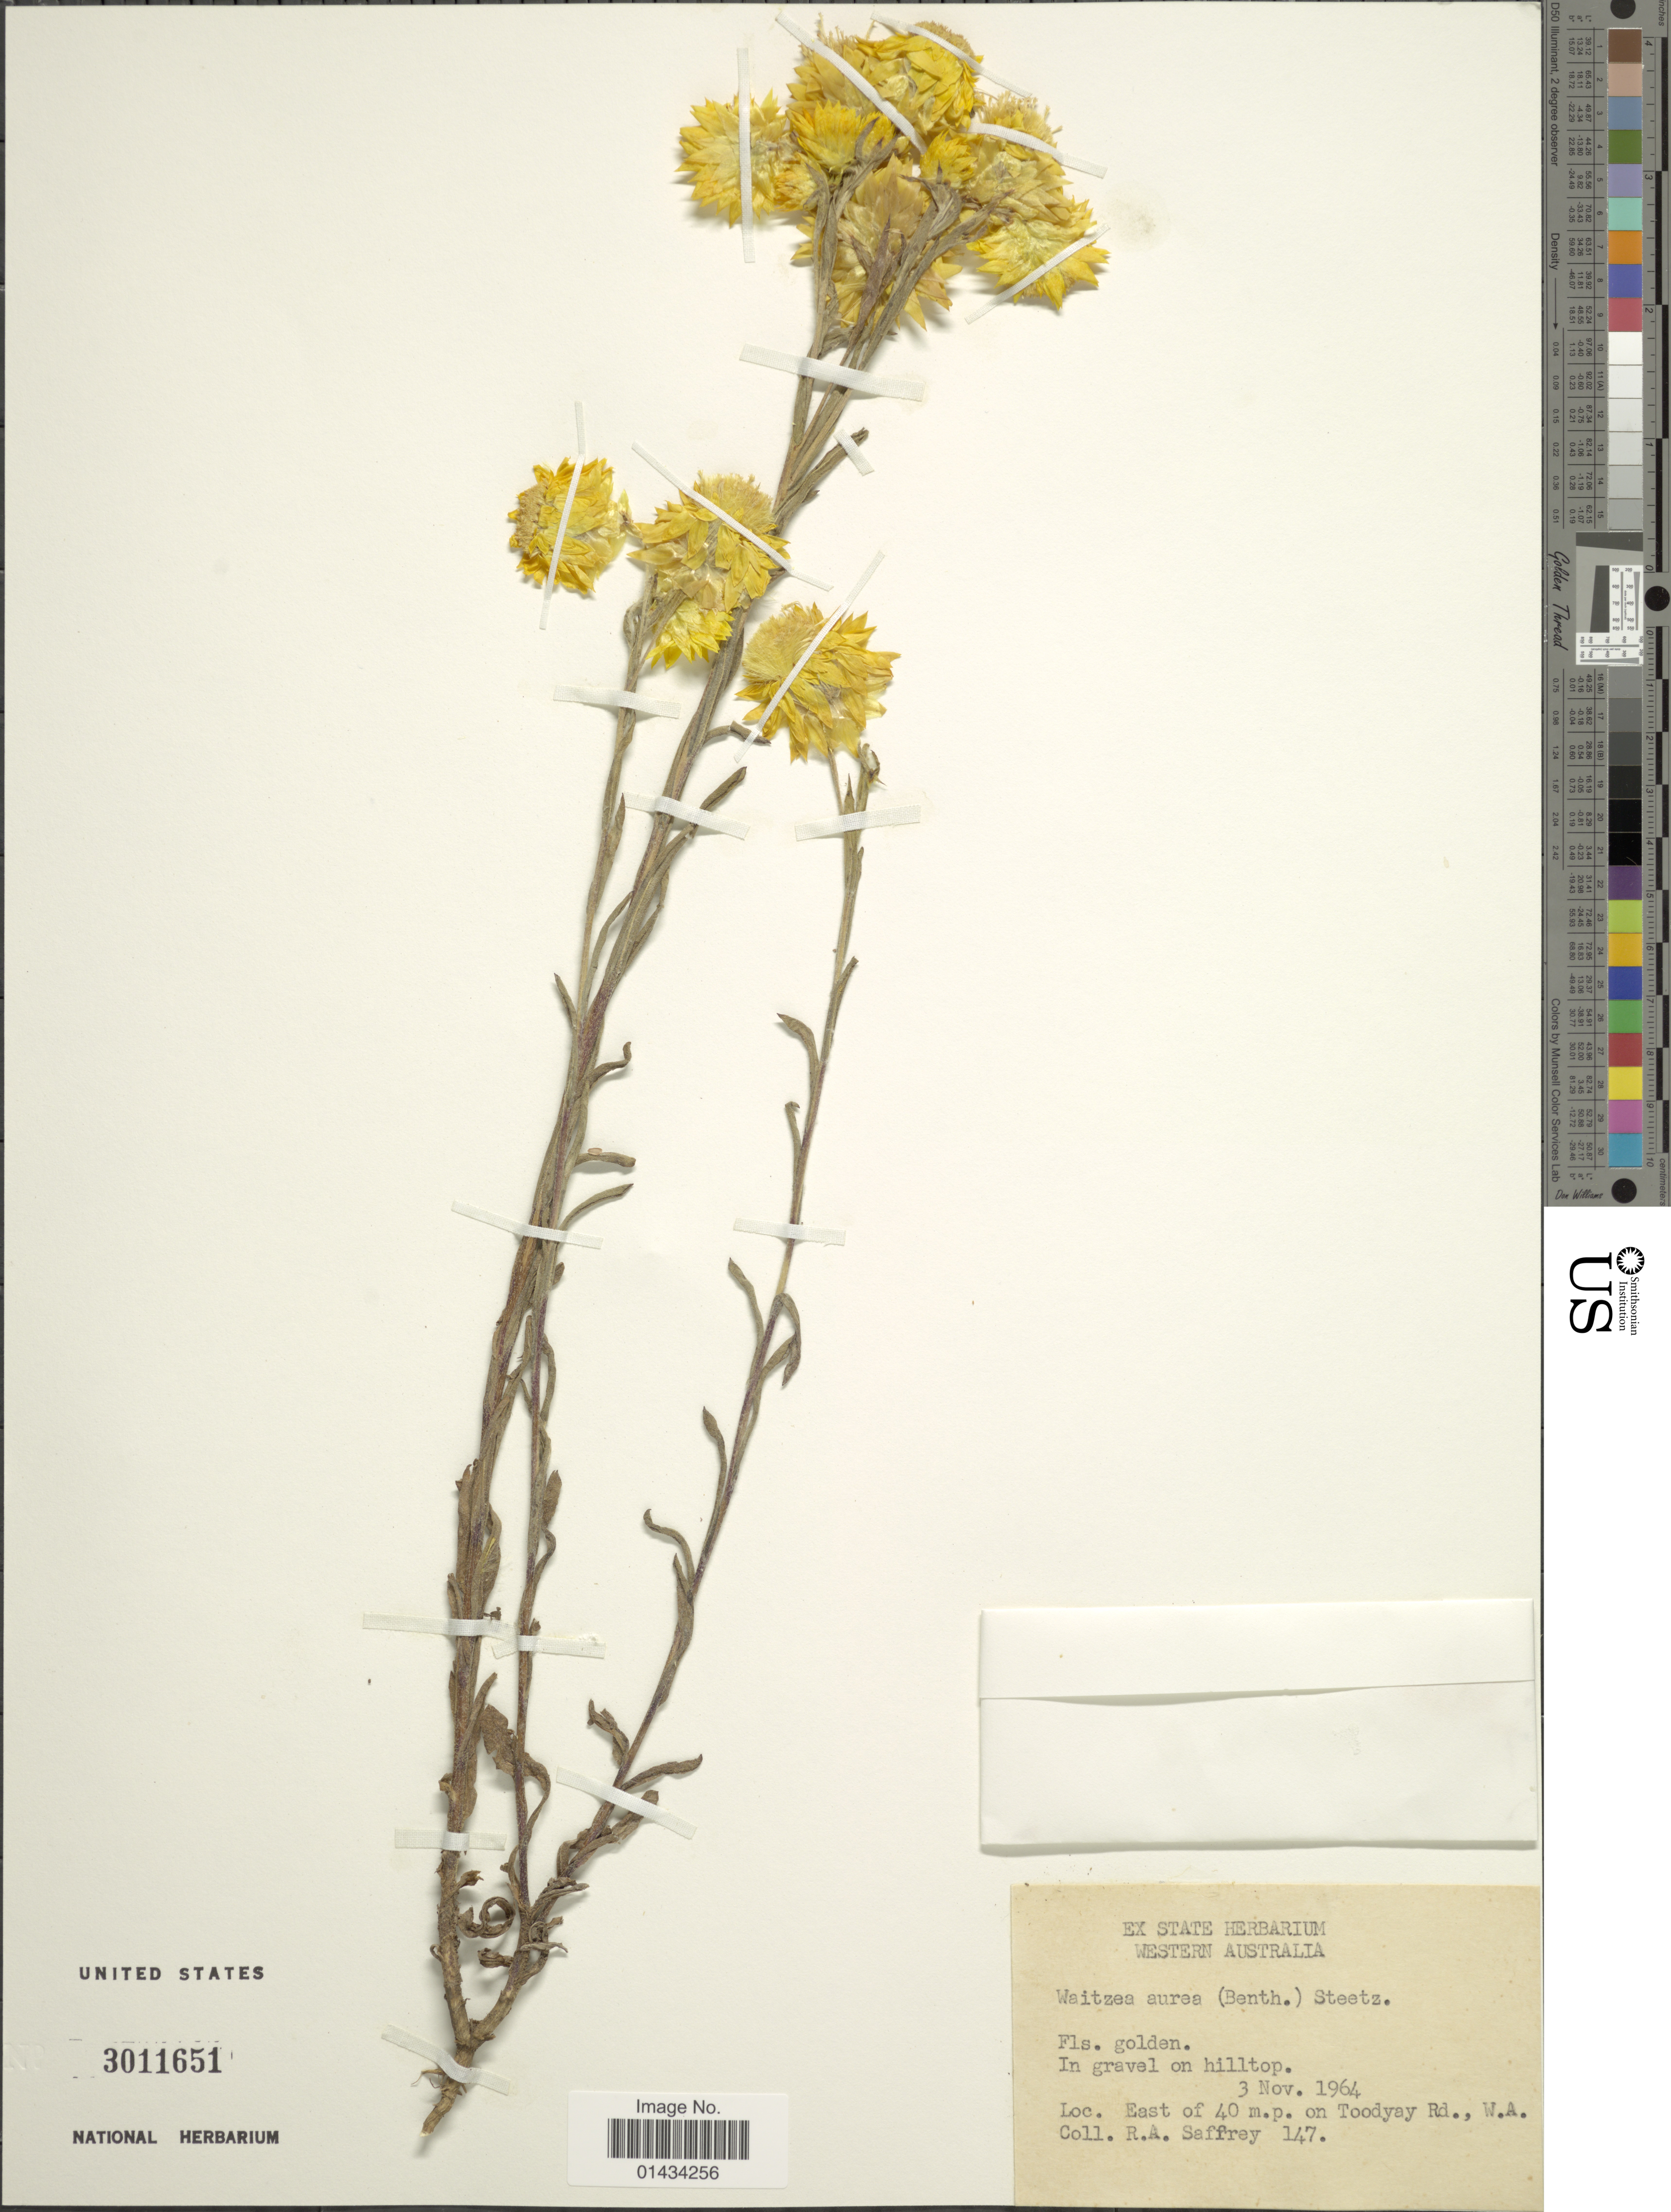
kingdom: Plantae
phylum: Tracheophyta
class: Magnoliopsida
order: Asterales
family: Asteraceae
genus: Waitzia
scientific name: Waitzia aurea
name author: (Benth.) Steetz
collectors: R. Saffrey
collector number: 147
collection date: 1964-11-03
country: Australia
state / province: Western Australia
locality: In gravel on hilltop, east of 40 m.p. on Toodyay Rd.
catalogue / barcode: US 3011651